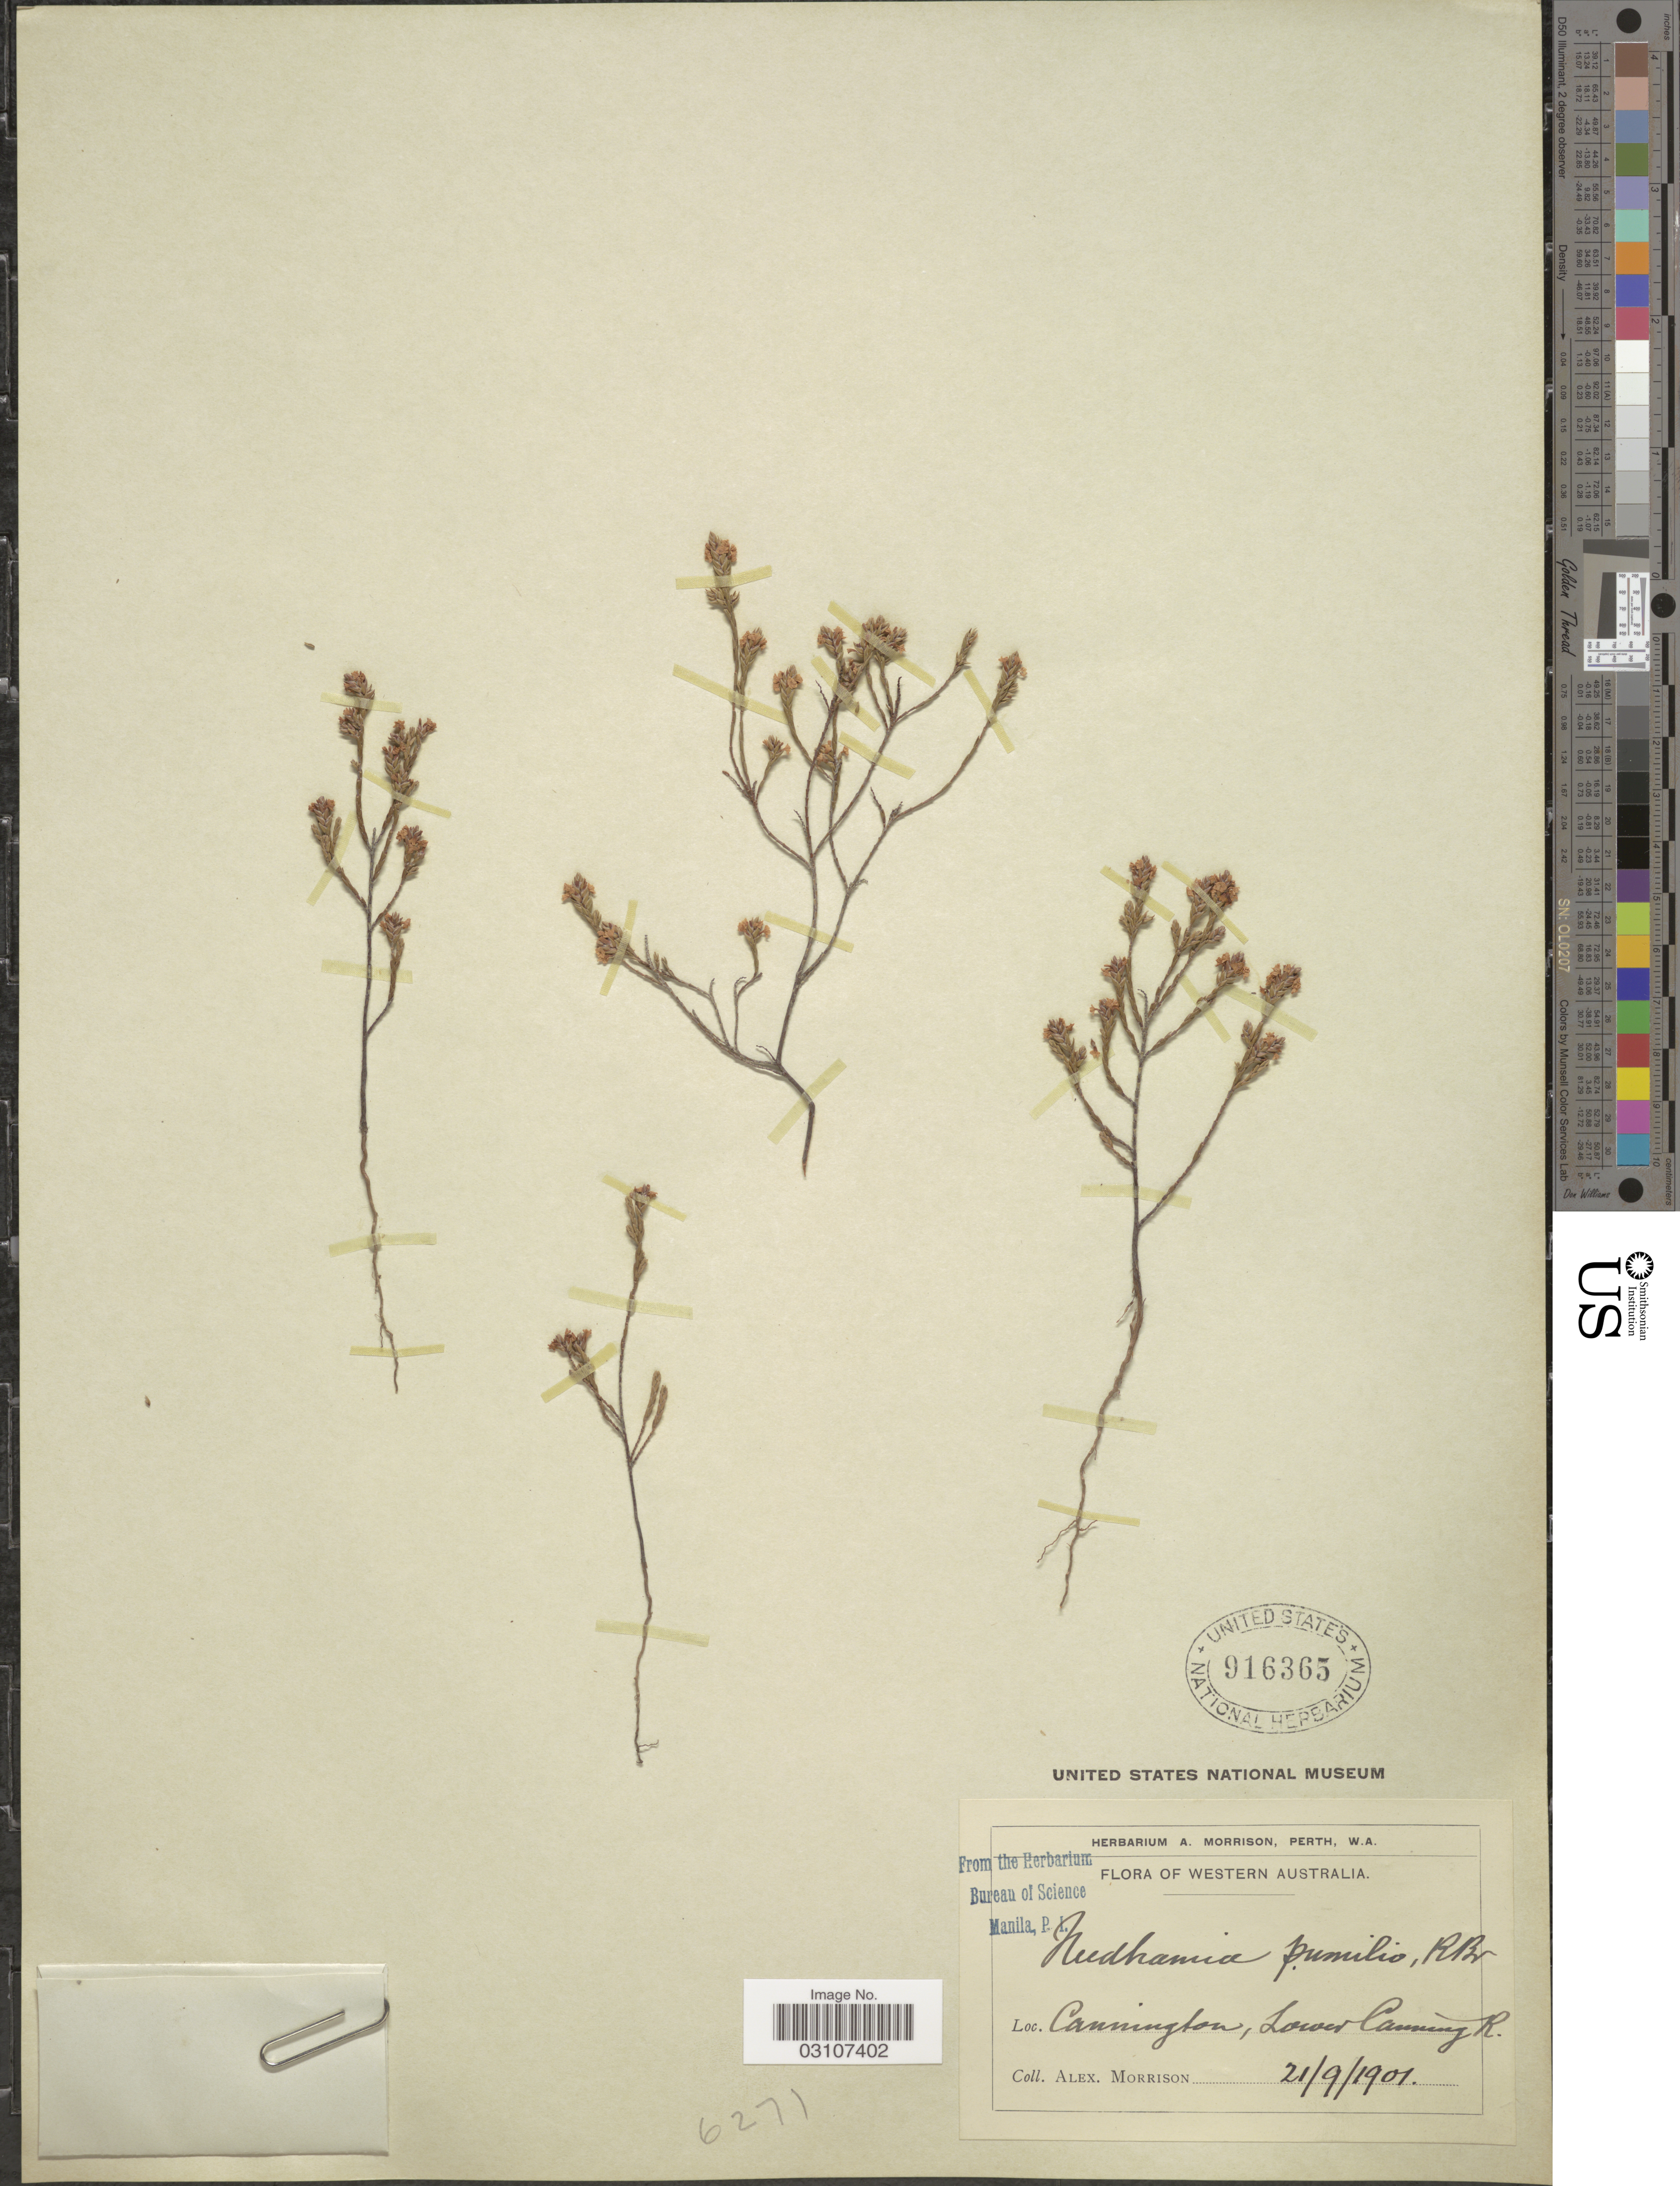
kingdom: Plantae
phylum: Tracheophyta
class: Magnoliopsida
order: Ericales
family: Ericaceae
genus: Needhamia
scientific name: Needhamia pumilio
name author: R. Br.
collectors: A. Morrison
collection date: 1901-09-21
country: Australia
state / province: Western Australia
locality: Cannington, Lower Canning R.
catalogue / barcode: US 916365